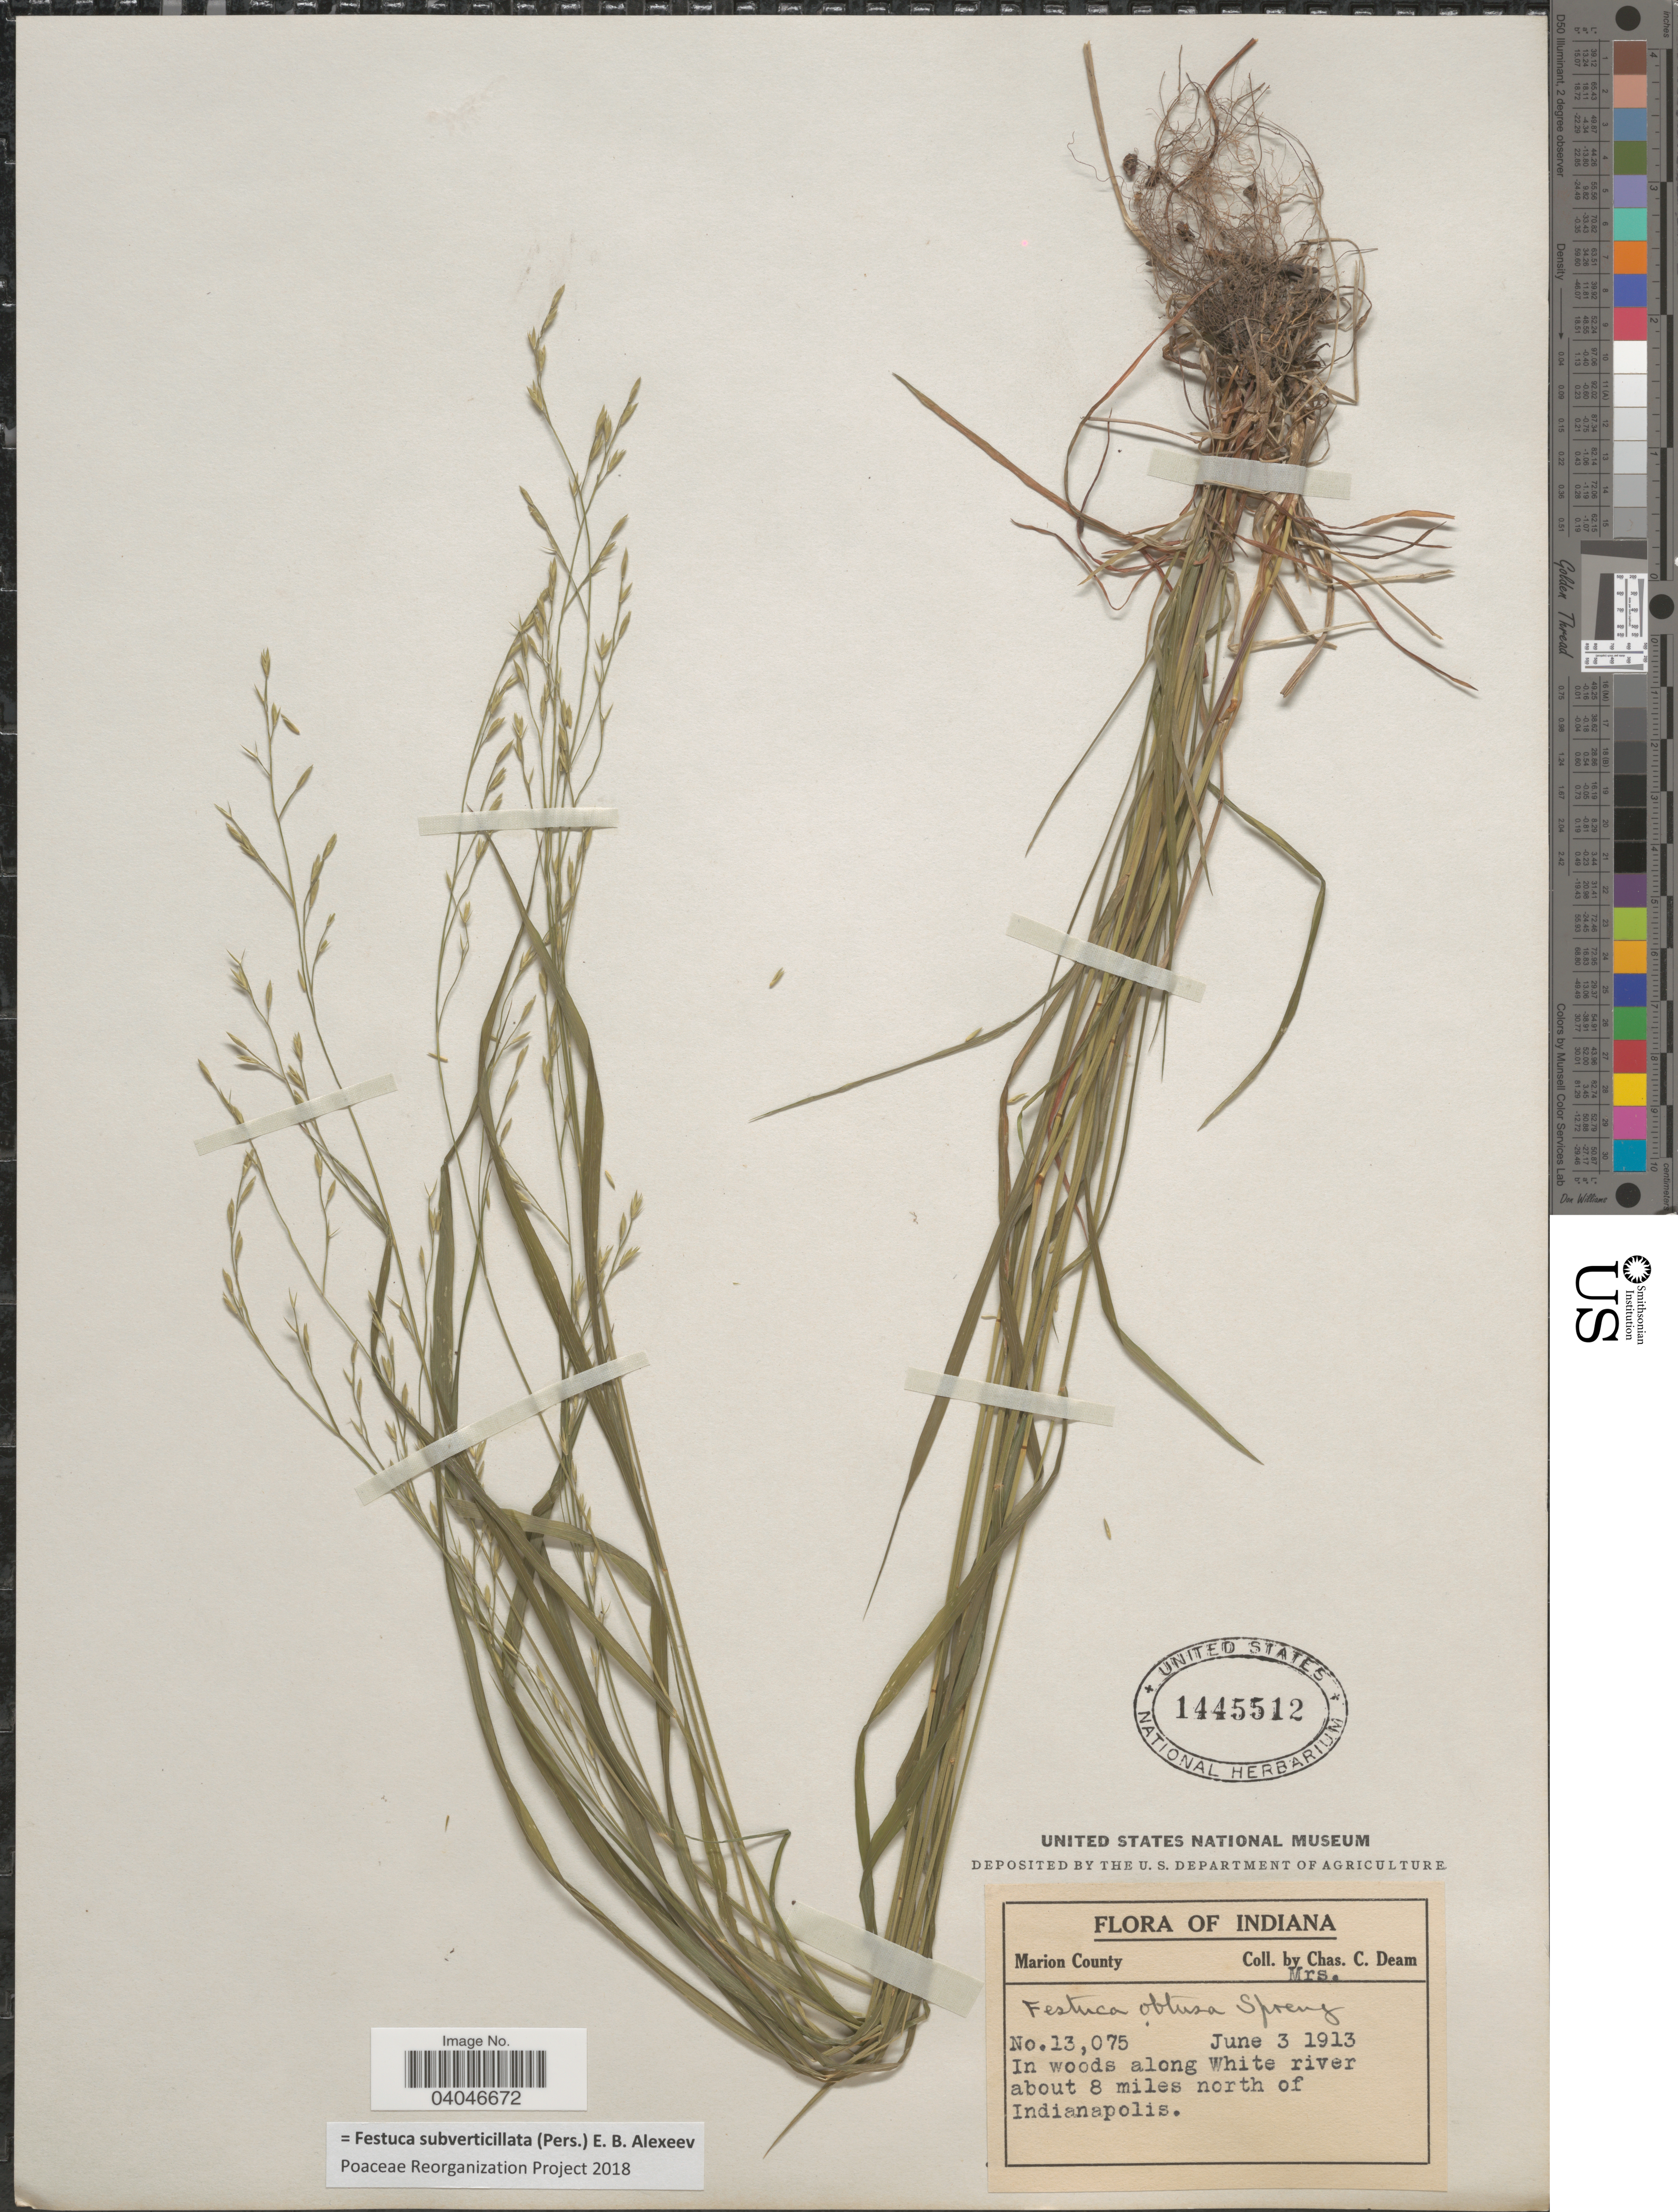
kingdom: Plantae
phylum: Tracheophyta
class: Liliopsida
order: Poales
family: Poaceae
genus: Festuca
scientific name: Festuca subverticillata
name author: (Pers.) E.B. Alexeev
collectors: C. Deam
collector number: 13075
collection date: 1913-06-03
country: United States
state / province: Indiana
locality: Marion County. In woods along White river about 8 miles north of Indianapolis.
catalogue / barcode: US 1445512